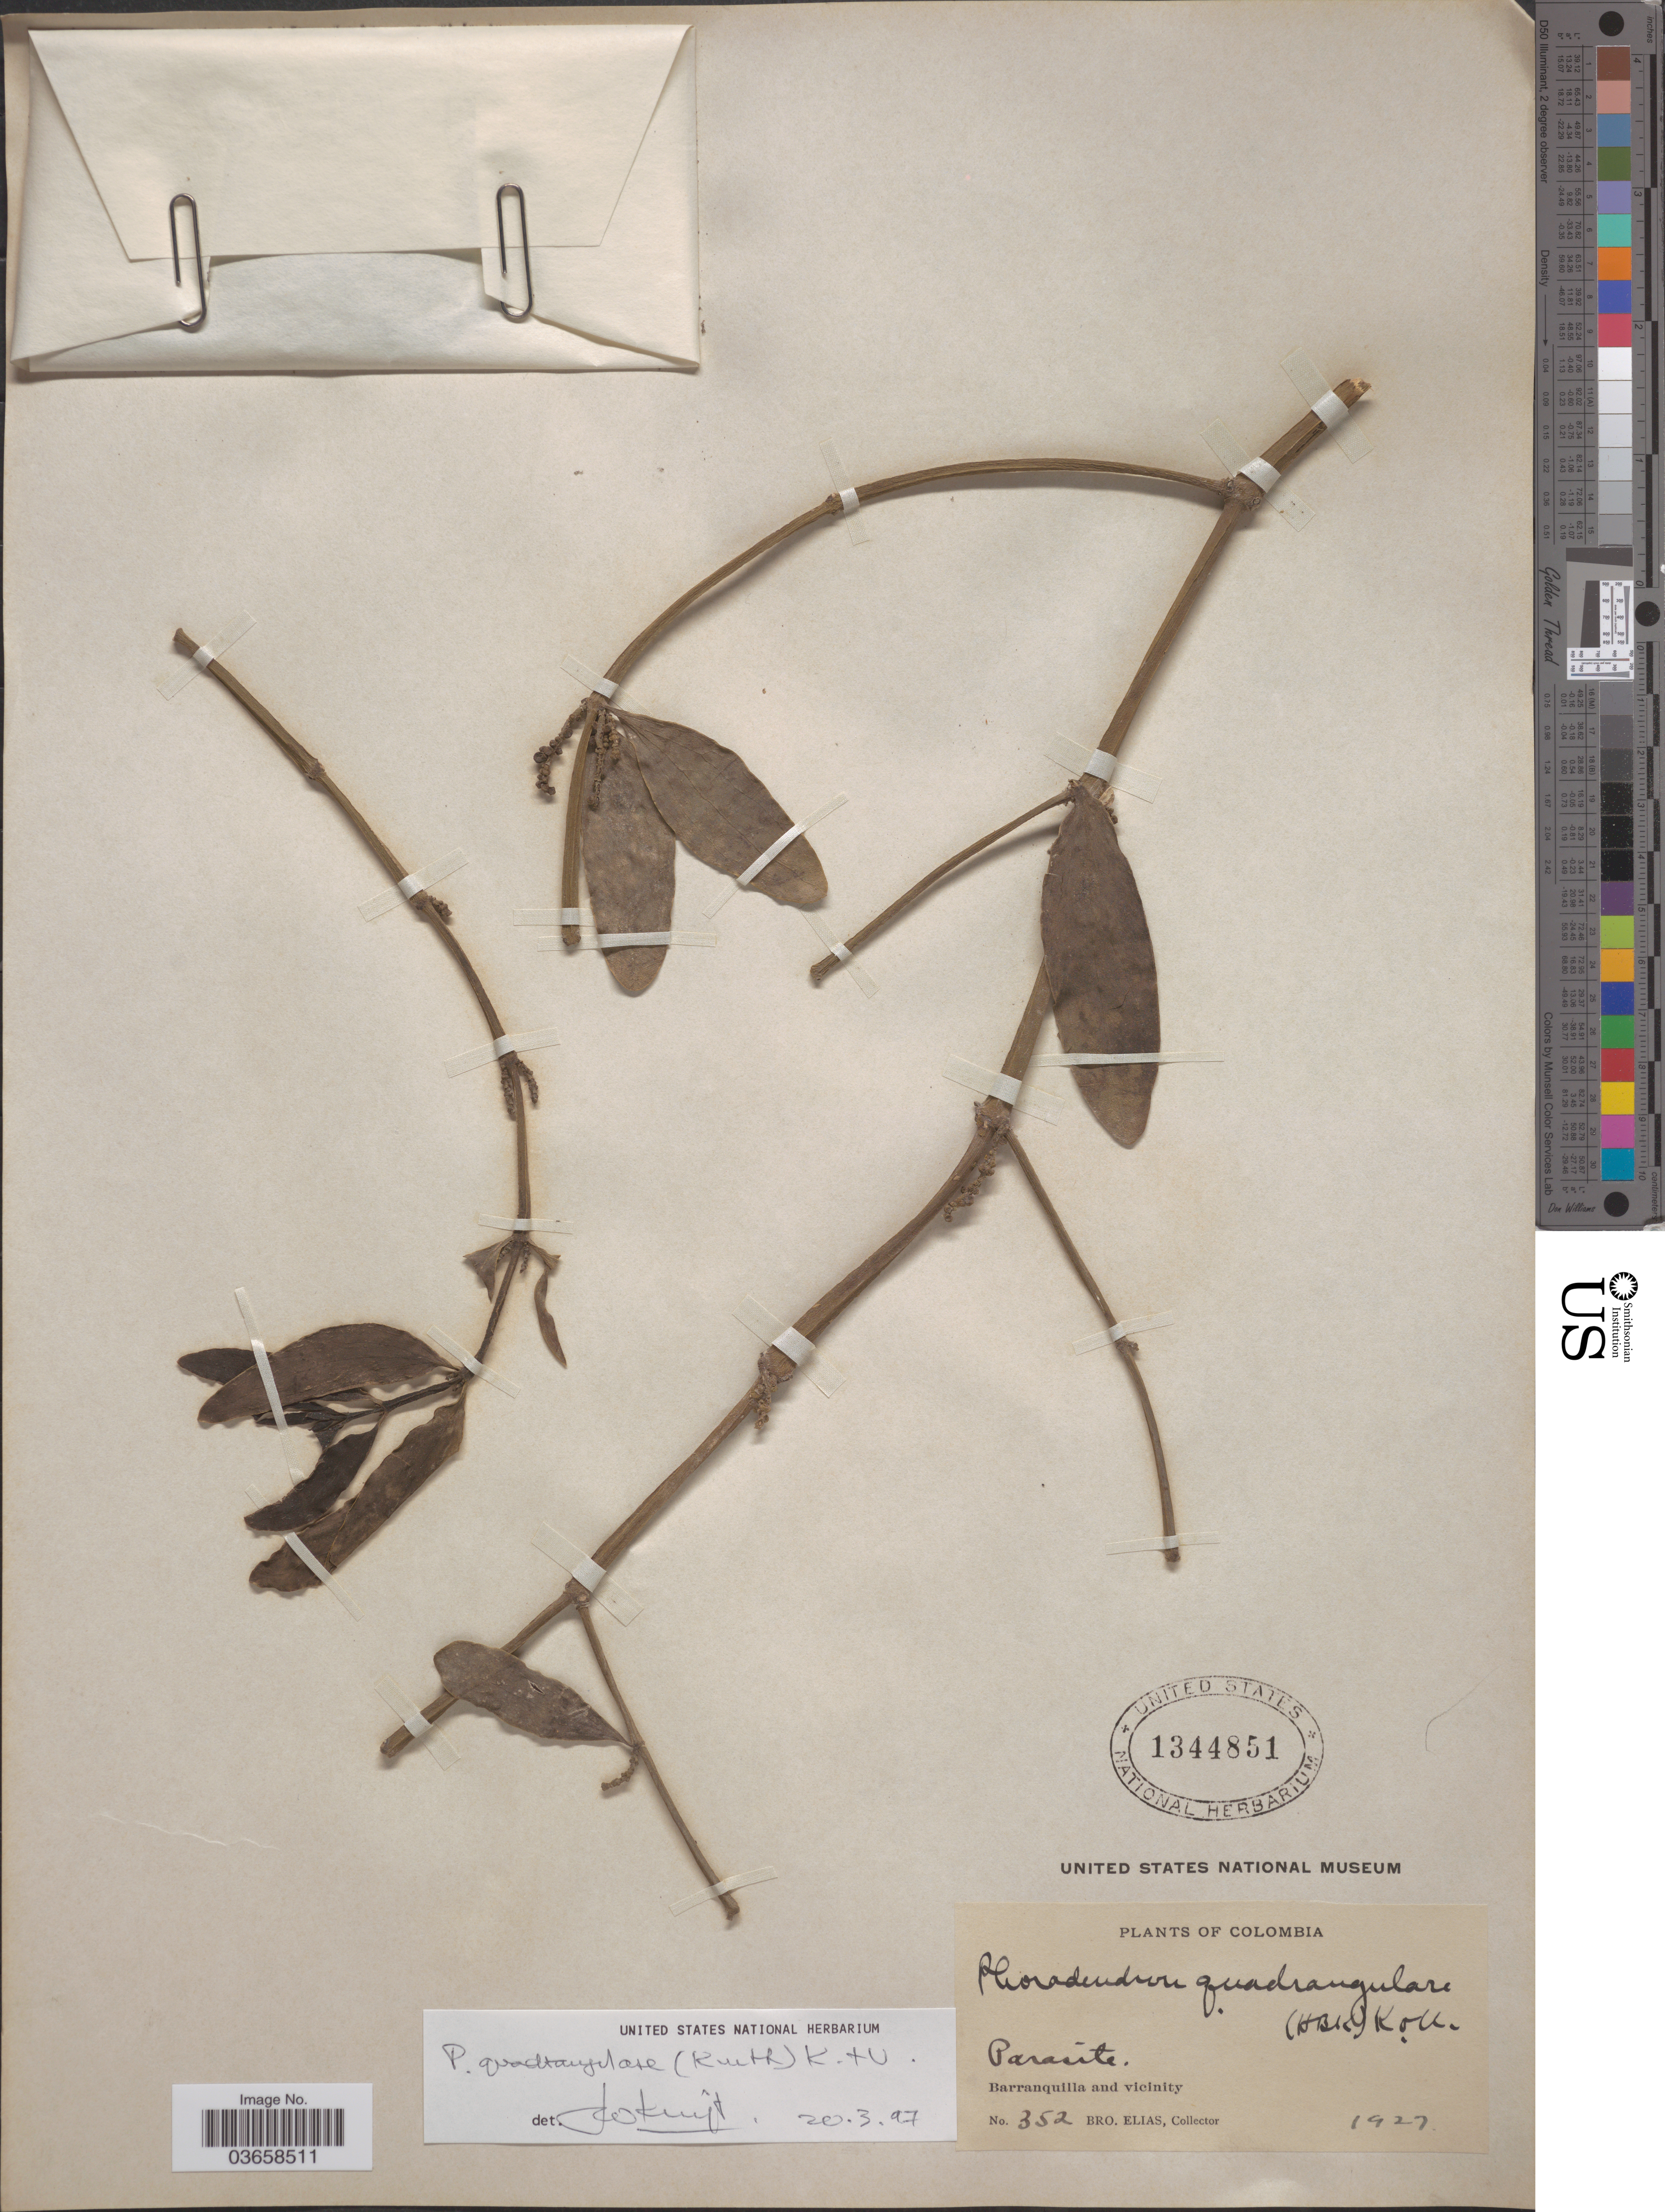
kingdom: Plantae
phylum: Tracheophyta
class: Magnoliopsida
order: Santalales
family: Viscaceae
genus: Phoradendron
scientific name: Phoradendron quadrangulare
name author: (Kunth) Griseb.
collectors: Bro. Elias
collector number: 352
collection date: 1927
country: Colombia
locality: Barranquilla and vicinity.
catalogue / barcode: US 1344851